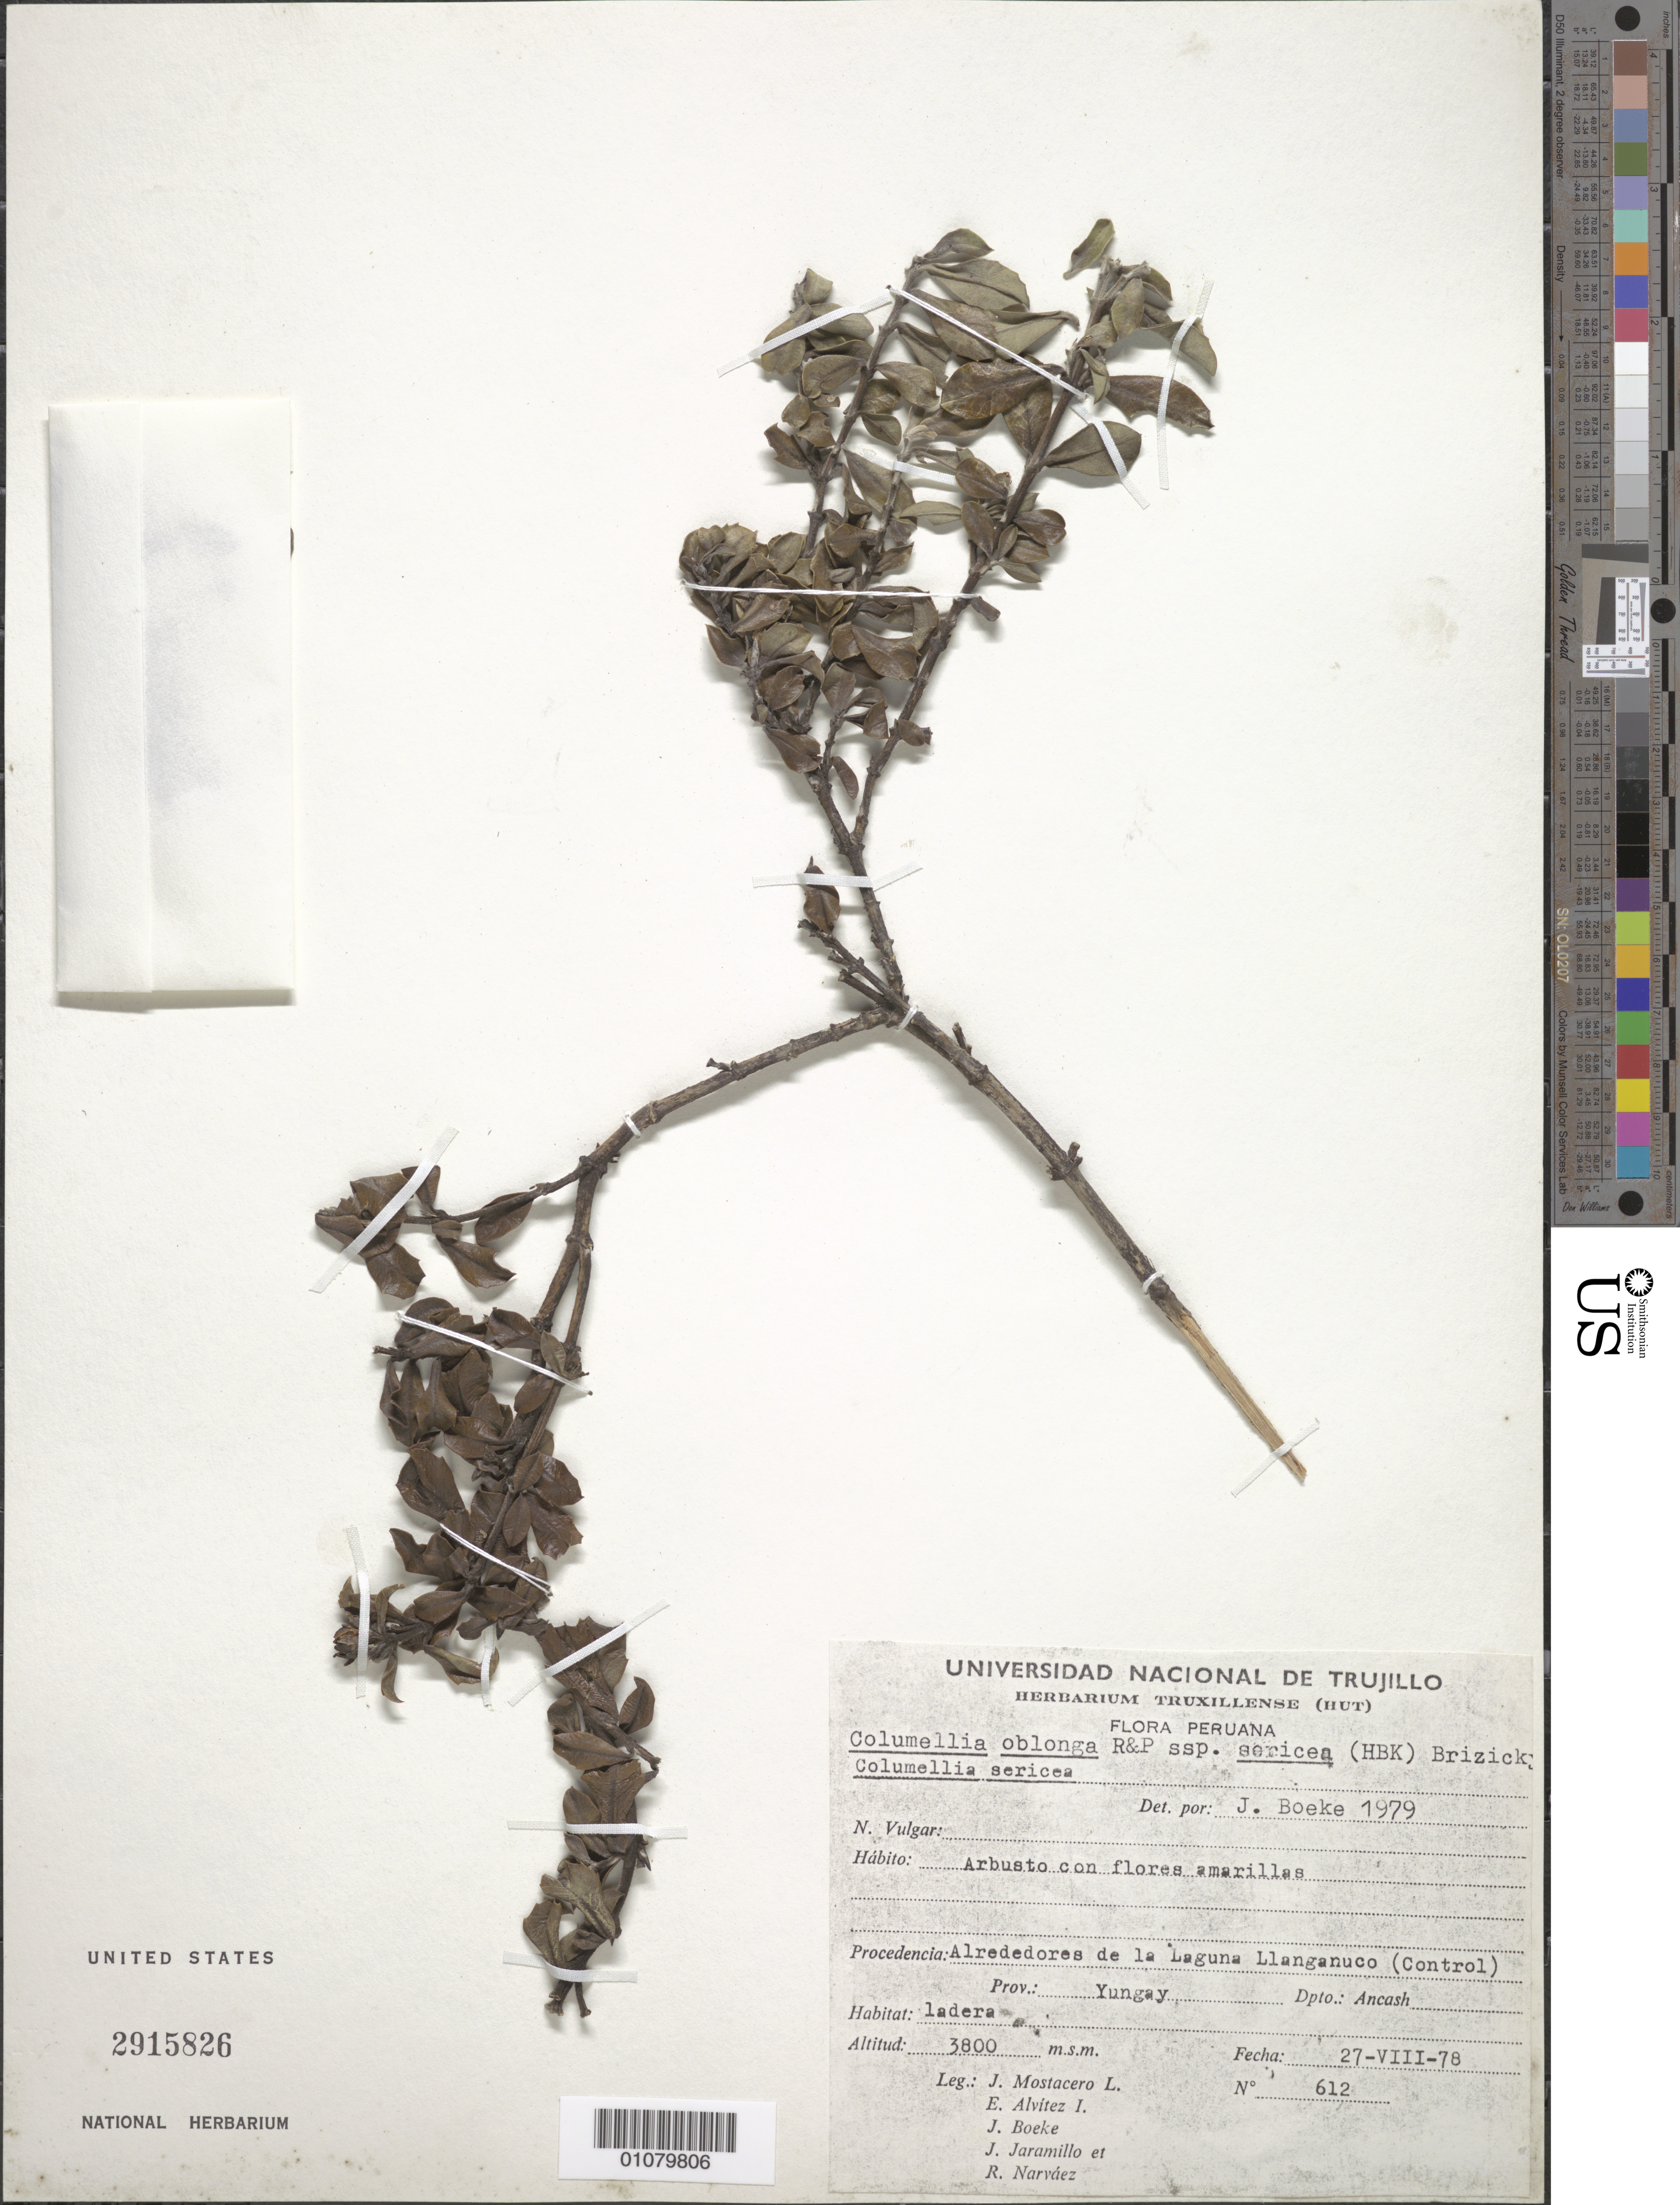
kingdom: Plantae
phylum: Tracheophyta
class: Magnoliopsida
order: Bruniales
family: Columelliaceae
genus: Columellia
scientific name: Columellia oblonga subsp. sericea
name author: (Kunth) Brizicky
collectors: J. Mostacero L., E. Alvitez I., J. D. Boeke, J. L. Jaramillo & R. Narváez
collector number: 612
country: Peru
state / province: Ancash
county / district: Yungay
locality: Alrededores de la Laguna Llanganuco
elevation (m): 3800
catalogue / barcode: US 2915826